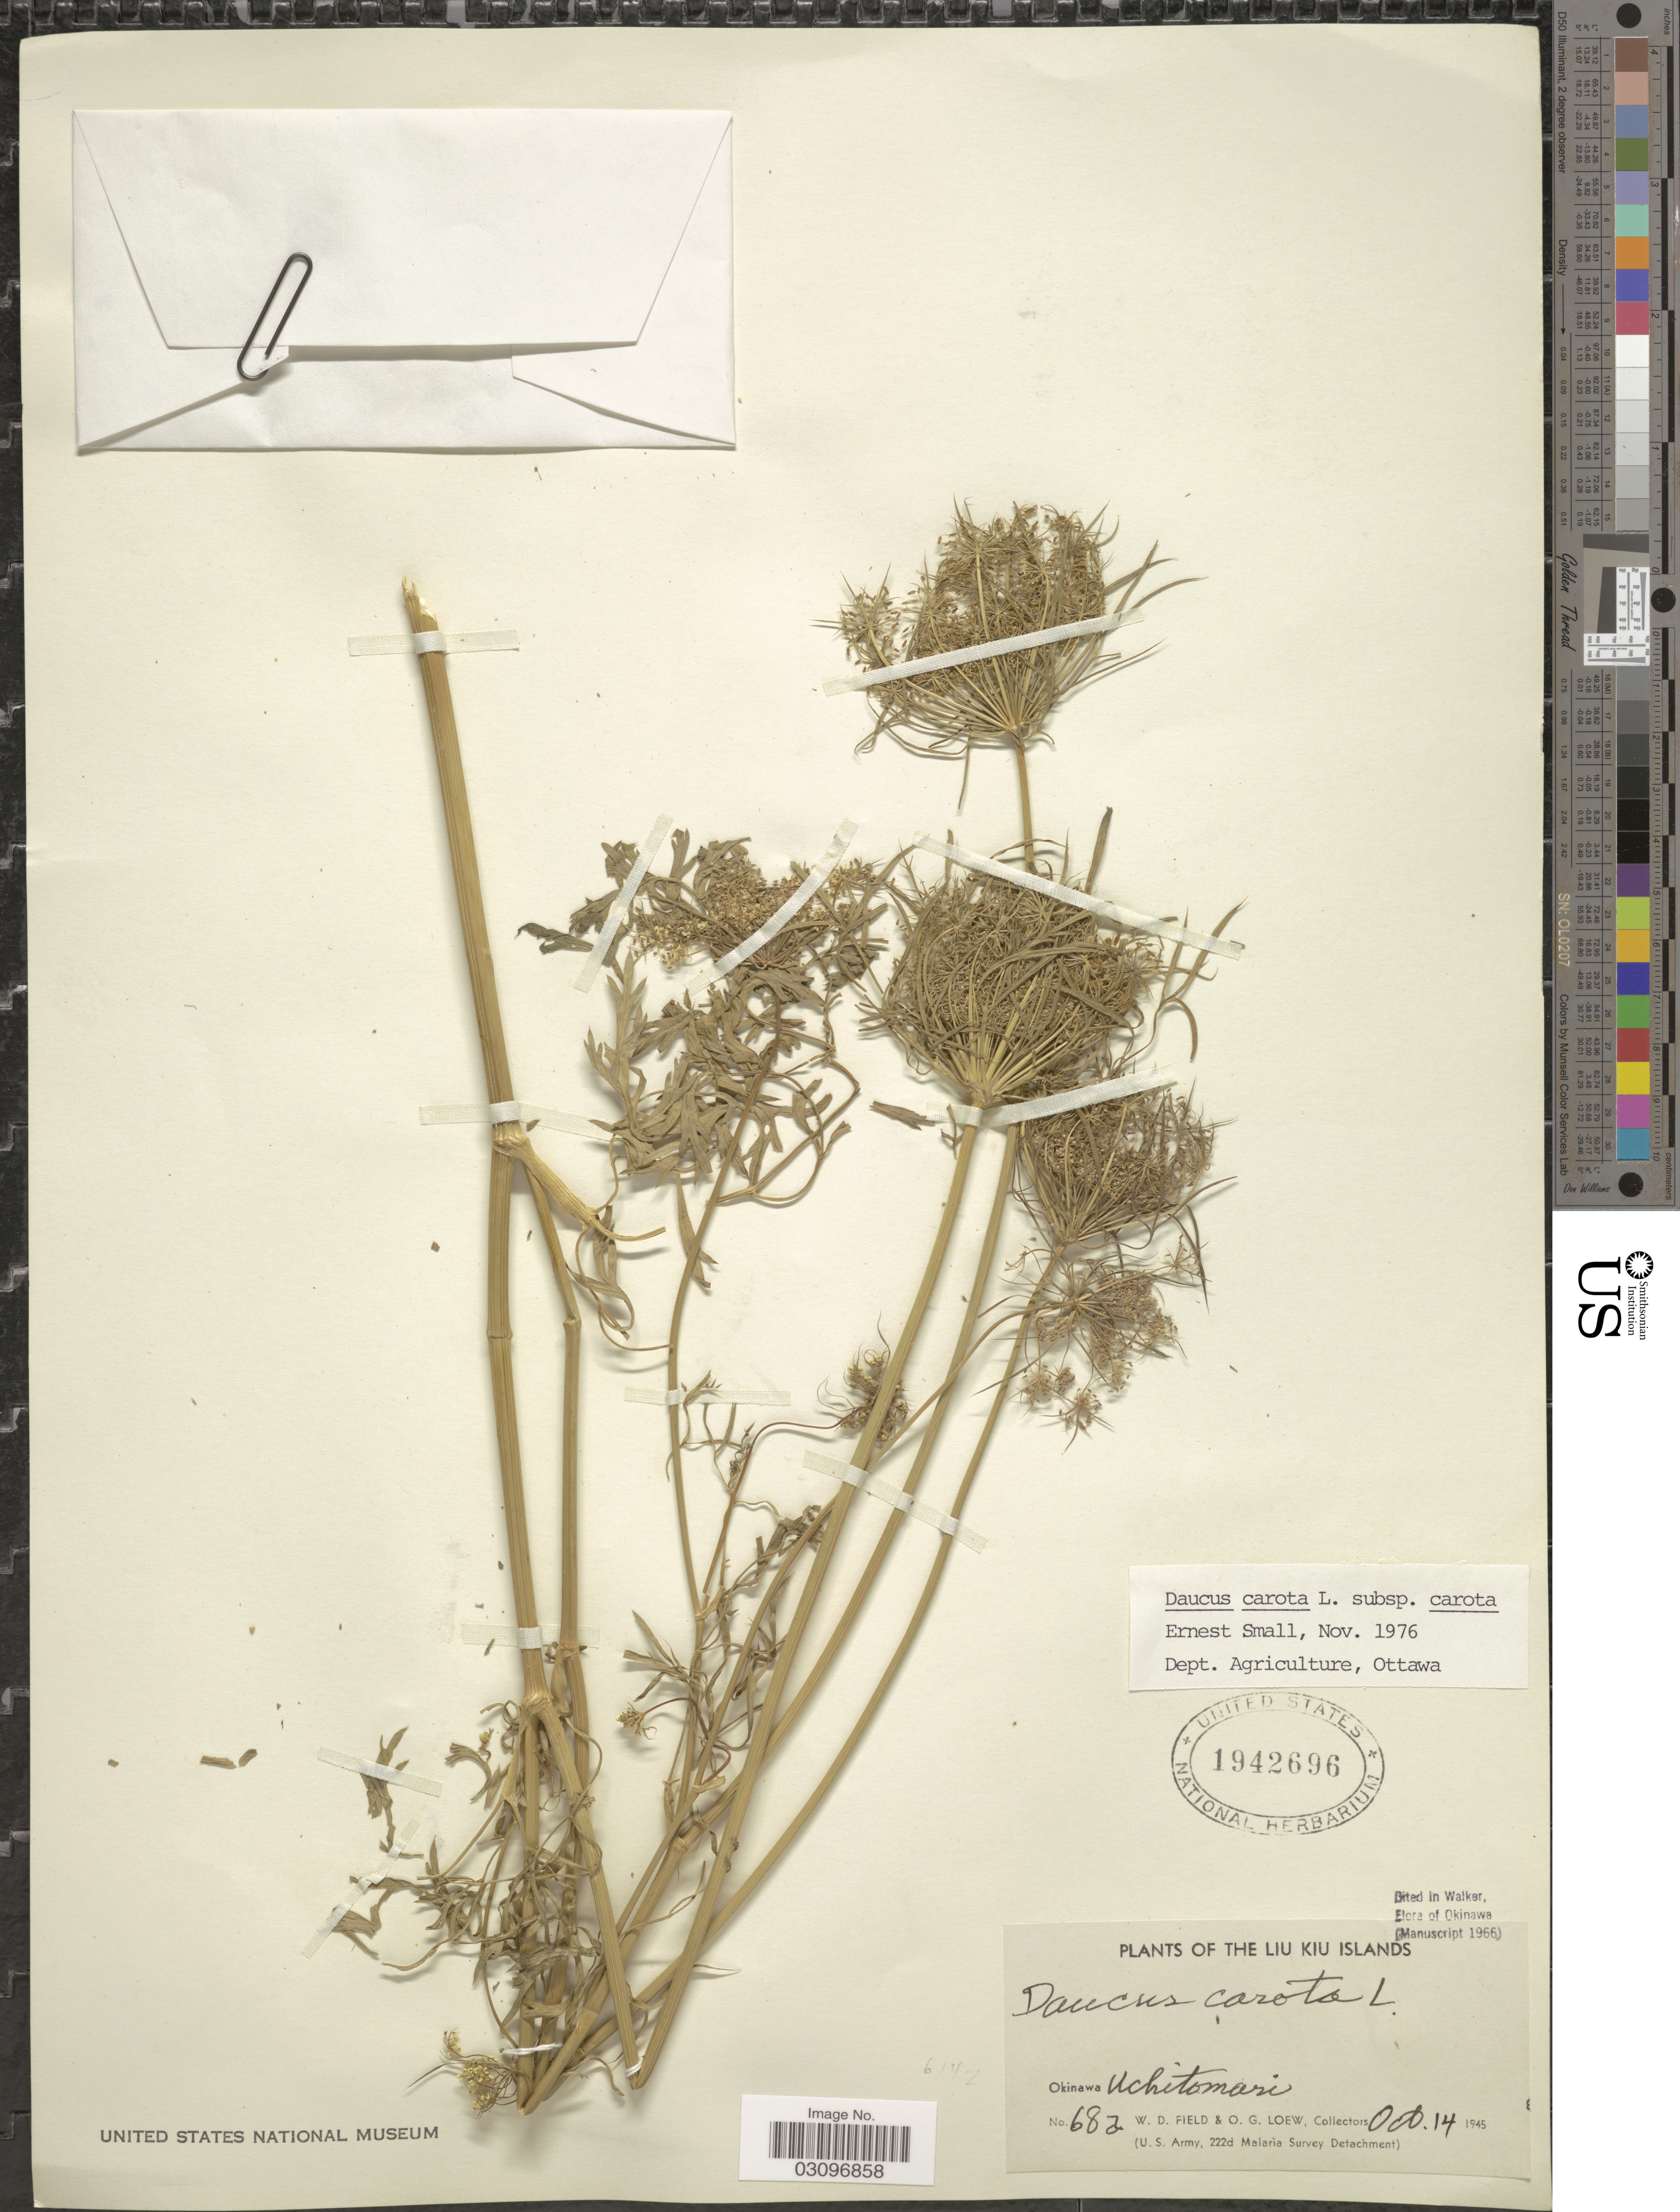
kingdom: Plantae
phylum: Tracheophyta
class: Magnoliopsida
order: Apiales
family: Apiaceae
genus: Daucus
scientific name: Daucus carota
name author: L.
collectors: W. D. Field & O. G. Loew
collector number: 68a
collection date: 1945-10-14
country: Japan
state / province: Okinawa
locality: Liu Kiu Islands. Okinawa. Uchitomari.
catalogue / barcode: US 1942696